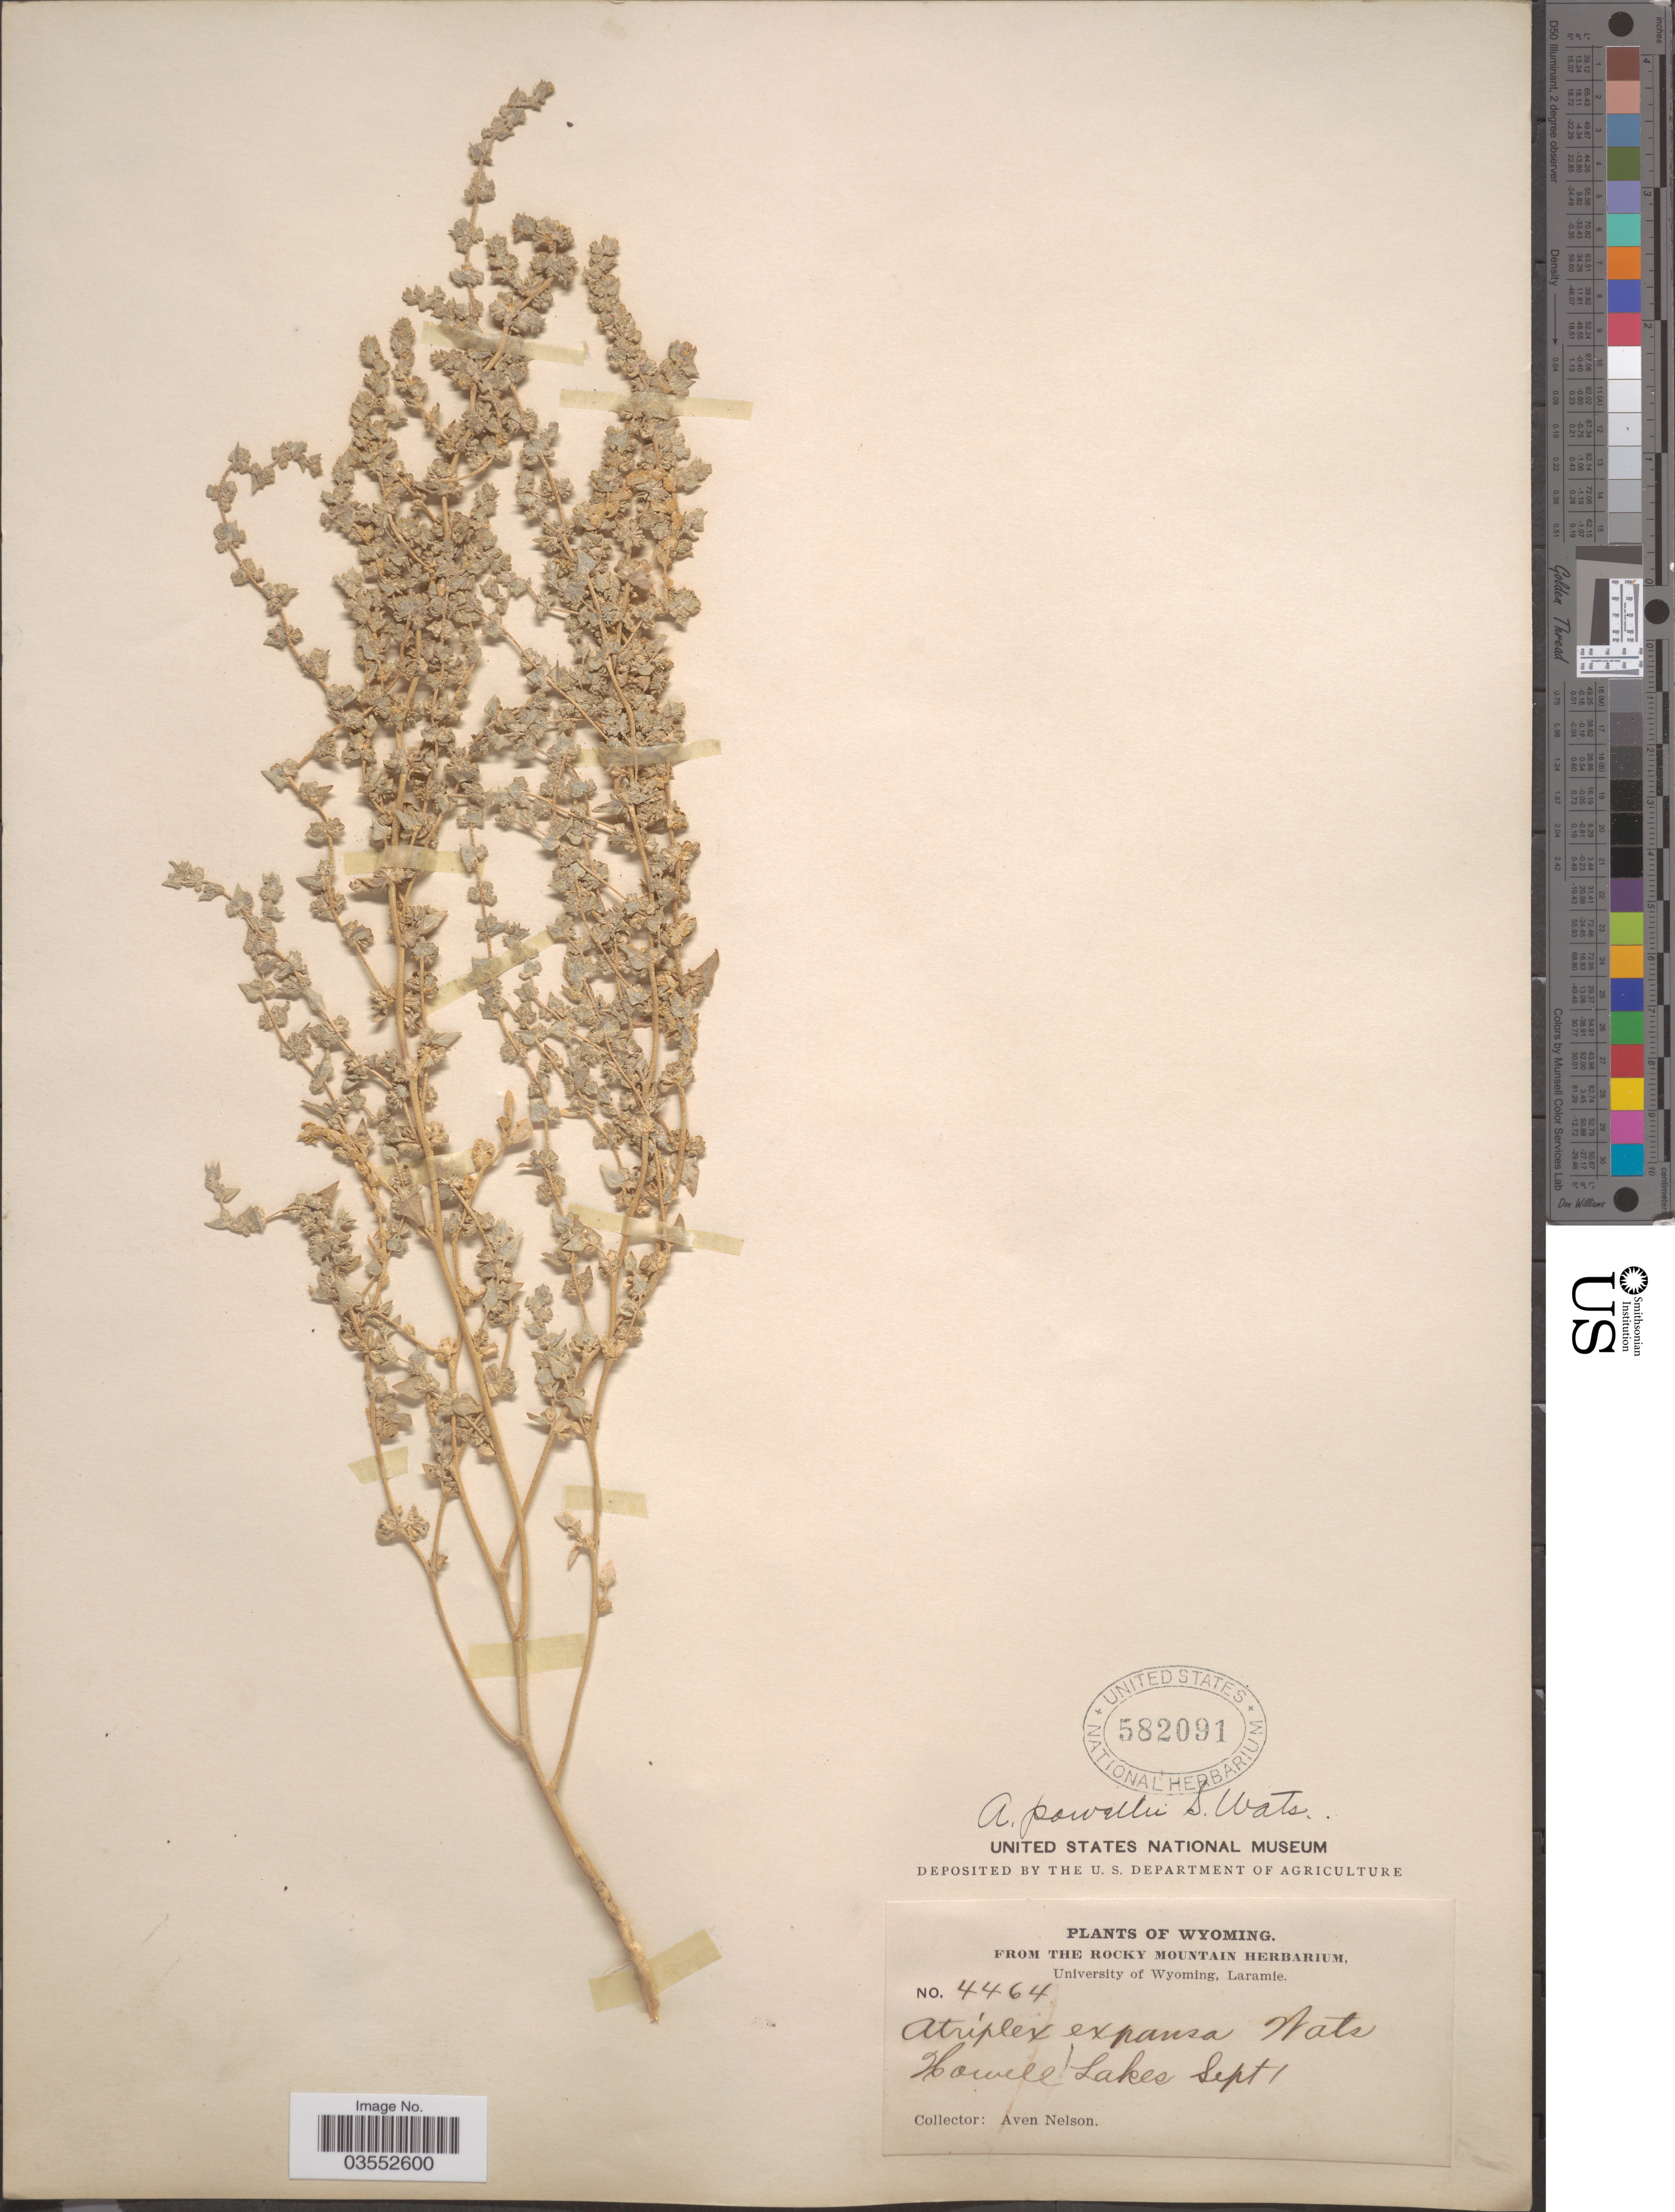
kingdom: Plantae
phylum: Tracheophyta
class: Magnoliopsida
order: Caryophyllales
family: Amaranthaceae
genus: Atriplex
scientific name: Atriplex powellii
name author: S. Watson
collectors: A. Nelson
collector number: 4464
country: United States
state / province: Wyoming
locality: Howell Lakes.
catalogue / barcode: US 582091